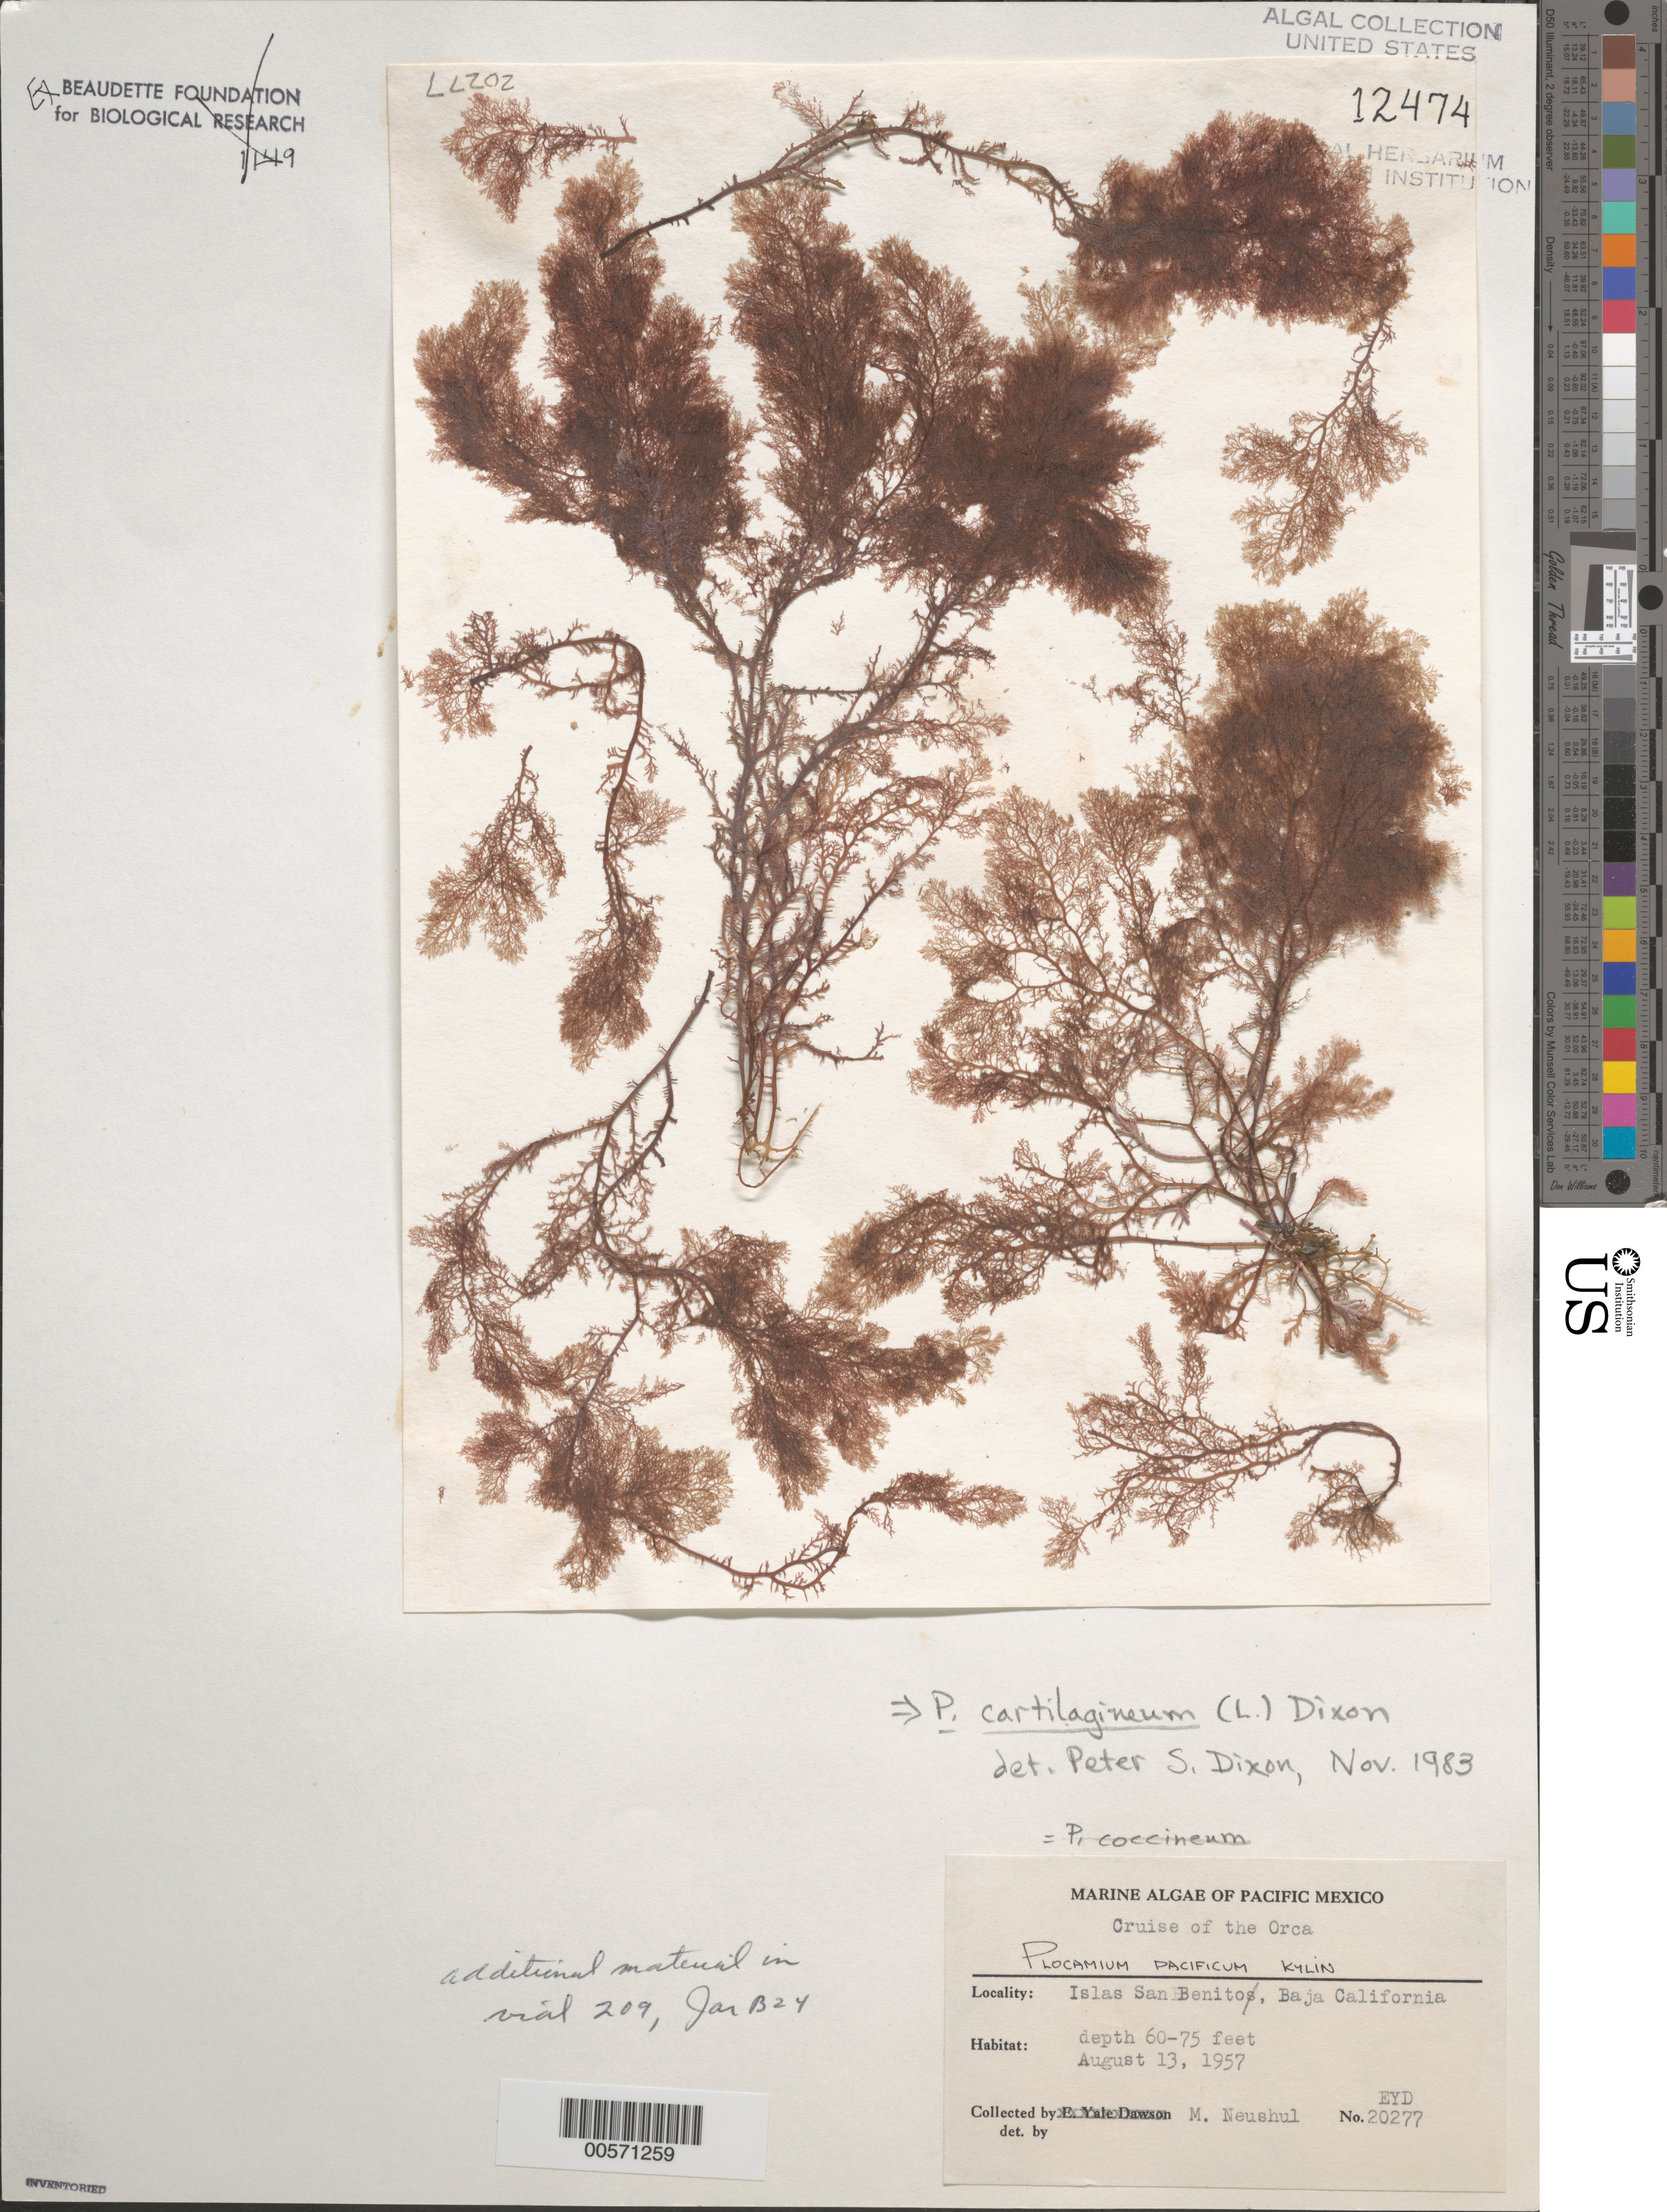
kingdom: Plantae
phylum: Rhodophyta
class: Florideophyceae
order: Plocamiales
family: Plocamiaceae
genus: Plocamium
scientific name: Plocamium cartilagineum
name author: (L.) P.S. Dixon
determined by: Dixon, P. S.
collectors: M. Neushul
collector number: EYD 20277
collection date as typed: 13 Aug 1957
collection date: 1957-08-13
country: Mexico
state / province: Baja California Norte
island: Islas San Benito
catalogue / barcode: US 12474